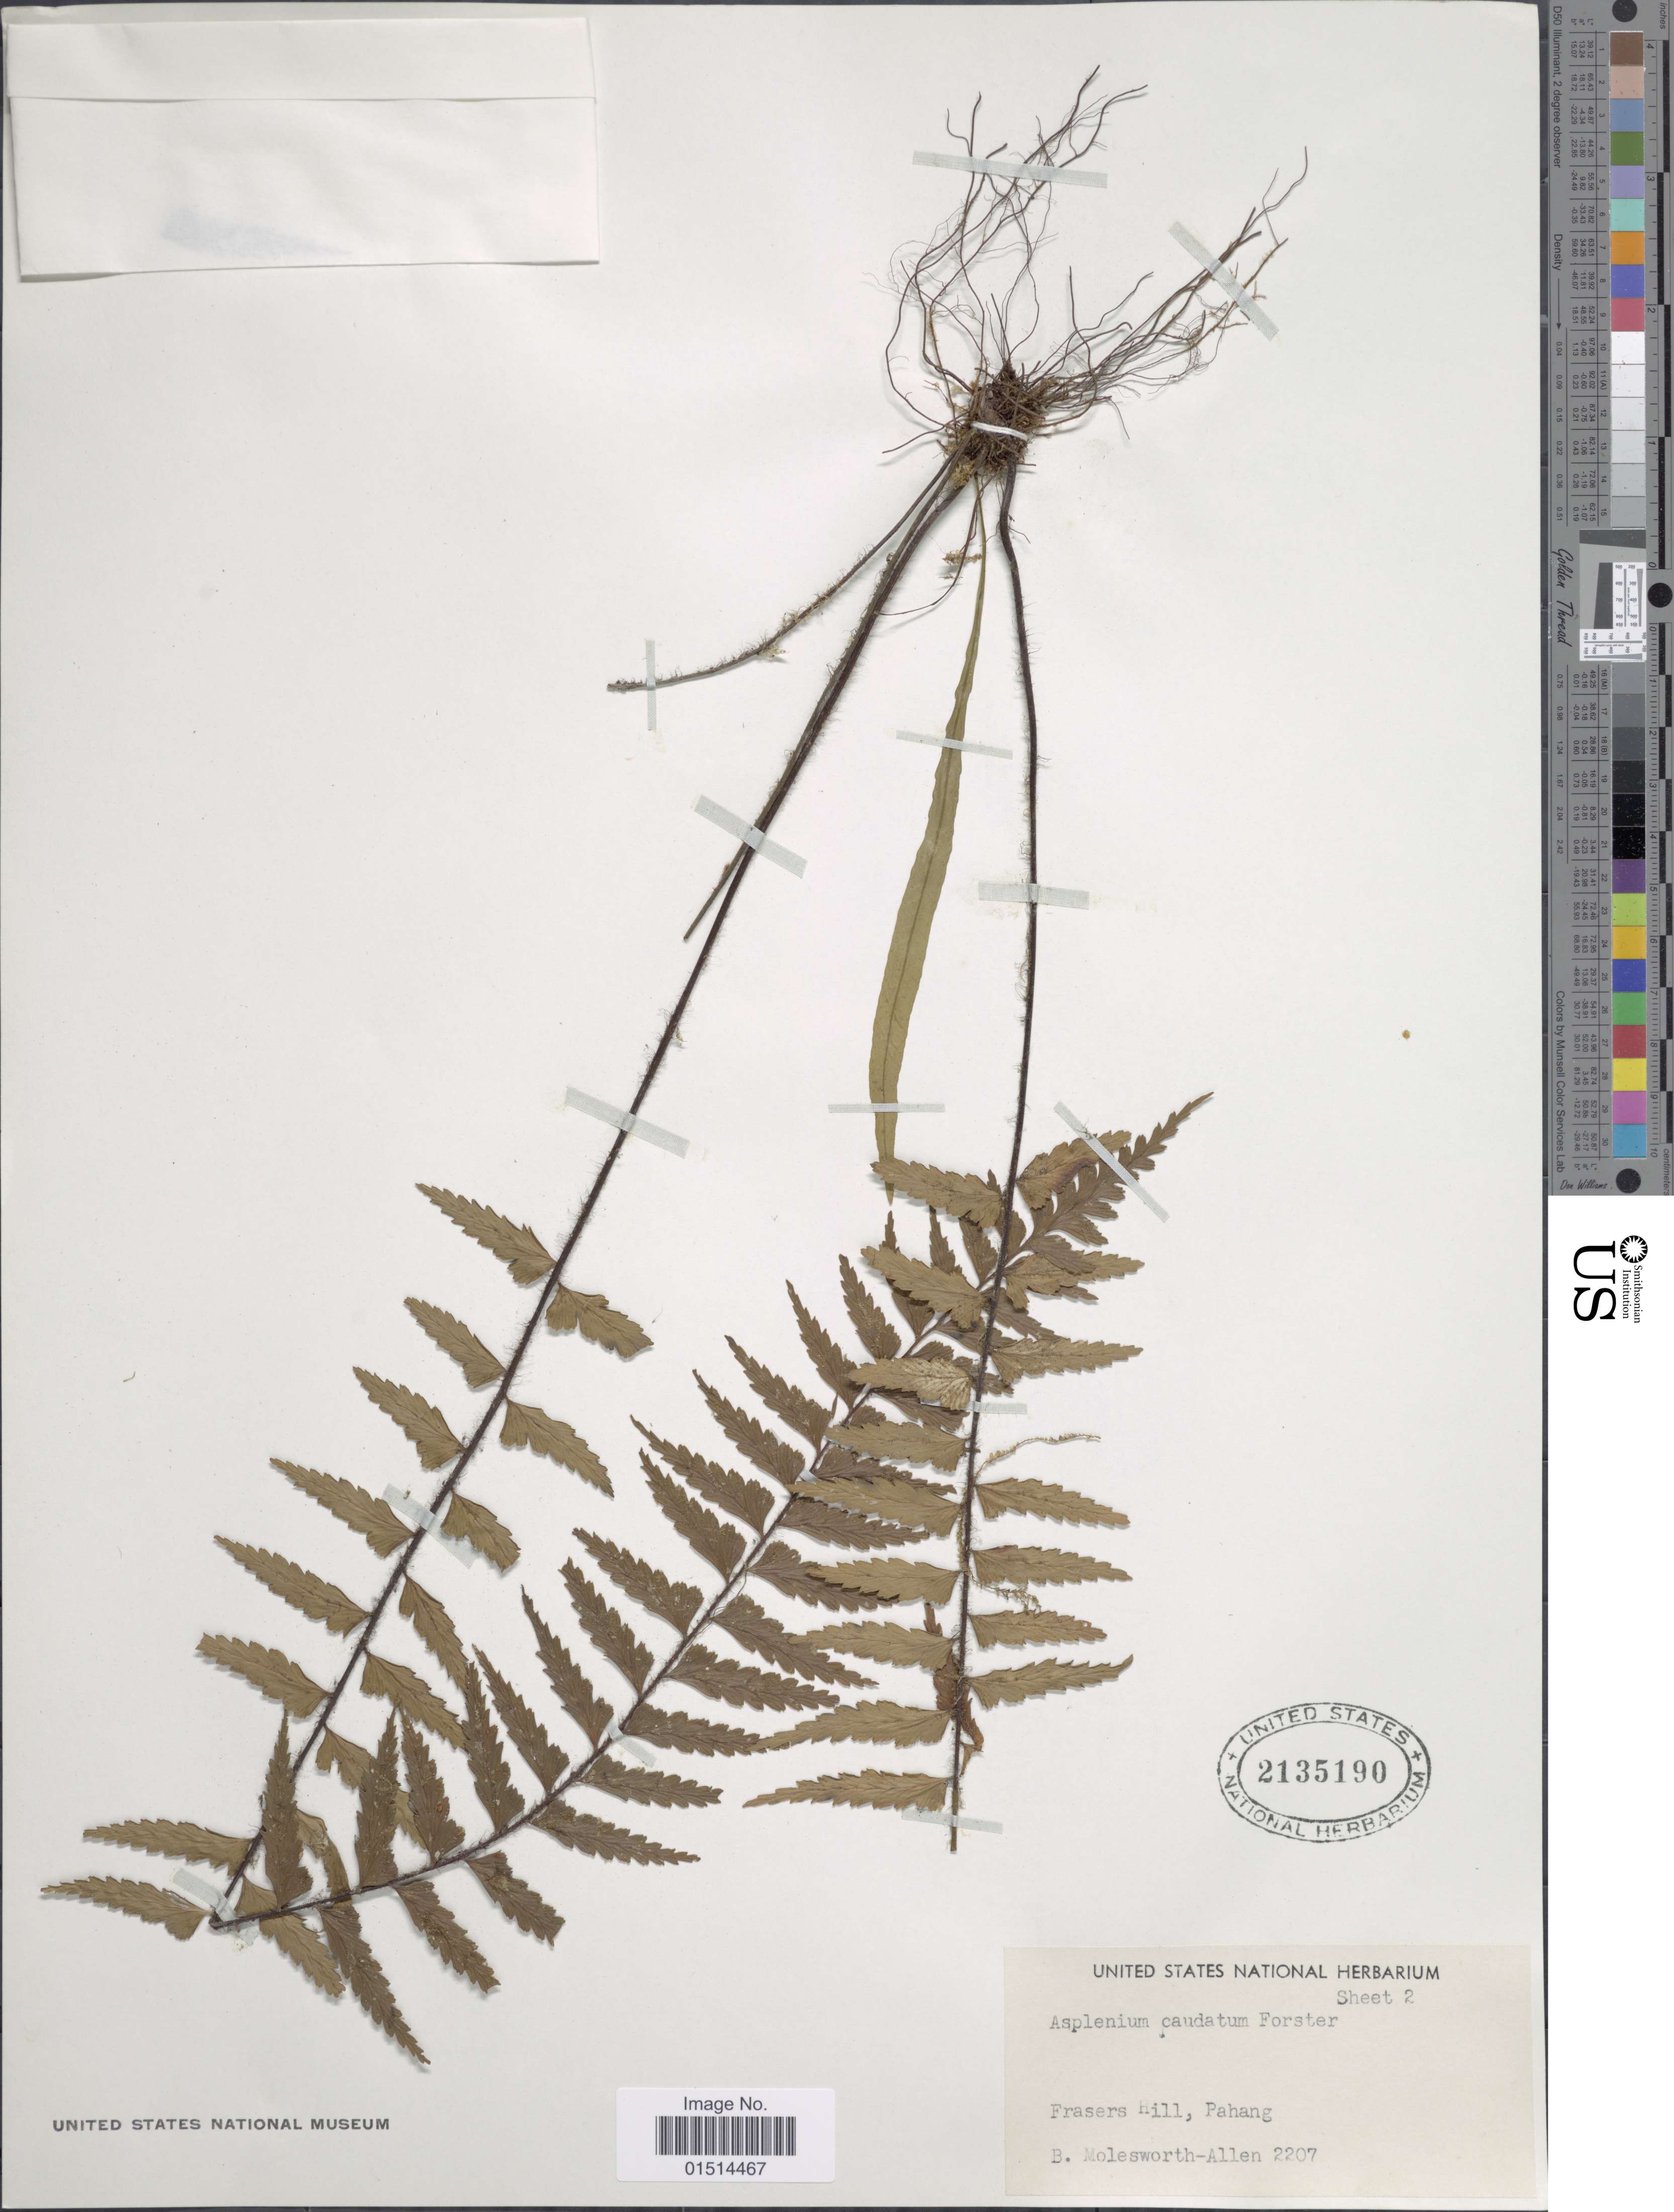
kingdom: Plantae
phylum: Tracheophyta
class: Polypodiopsida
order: Polypodiales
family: Aspleniaceae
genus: Asplenium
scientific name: Asplenium caudatum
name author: G. Forst.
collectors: B. E. G. Molesworth-Allen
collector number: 2207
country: Malaysia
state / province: Pahang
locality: Frasers Hill, Pahang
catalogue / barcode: US 2135190